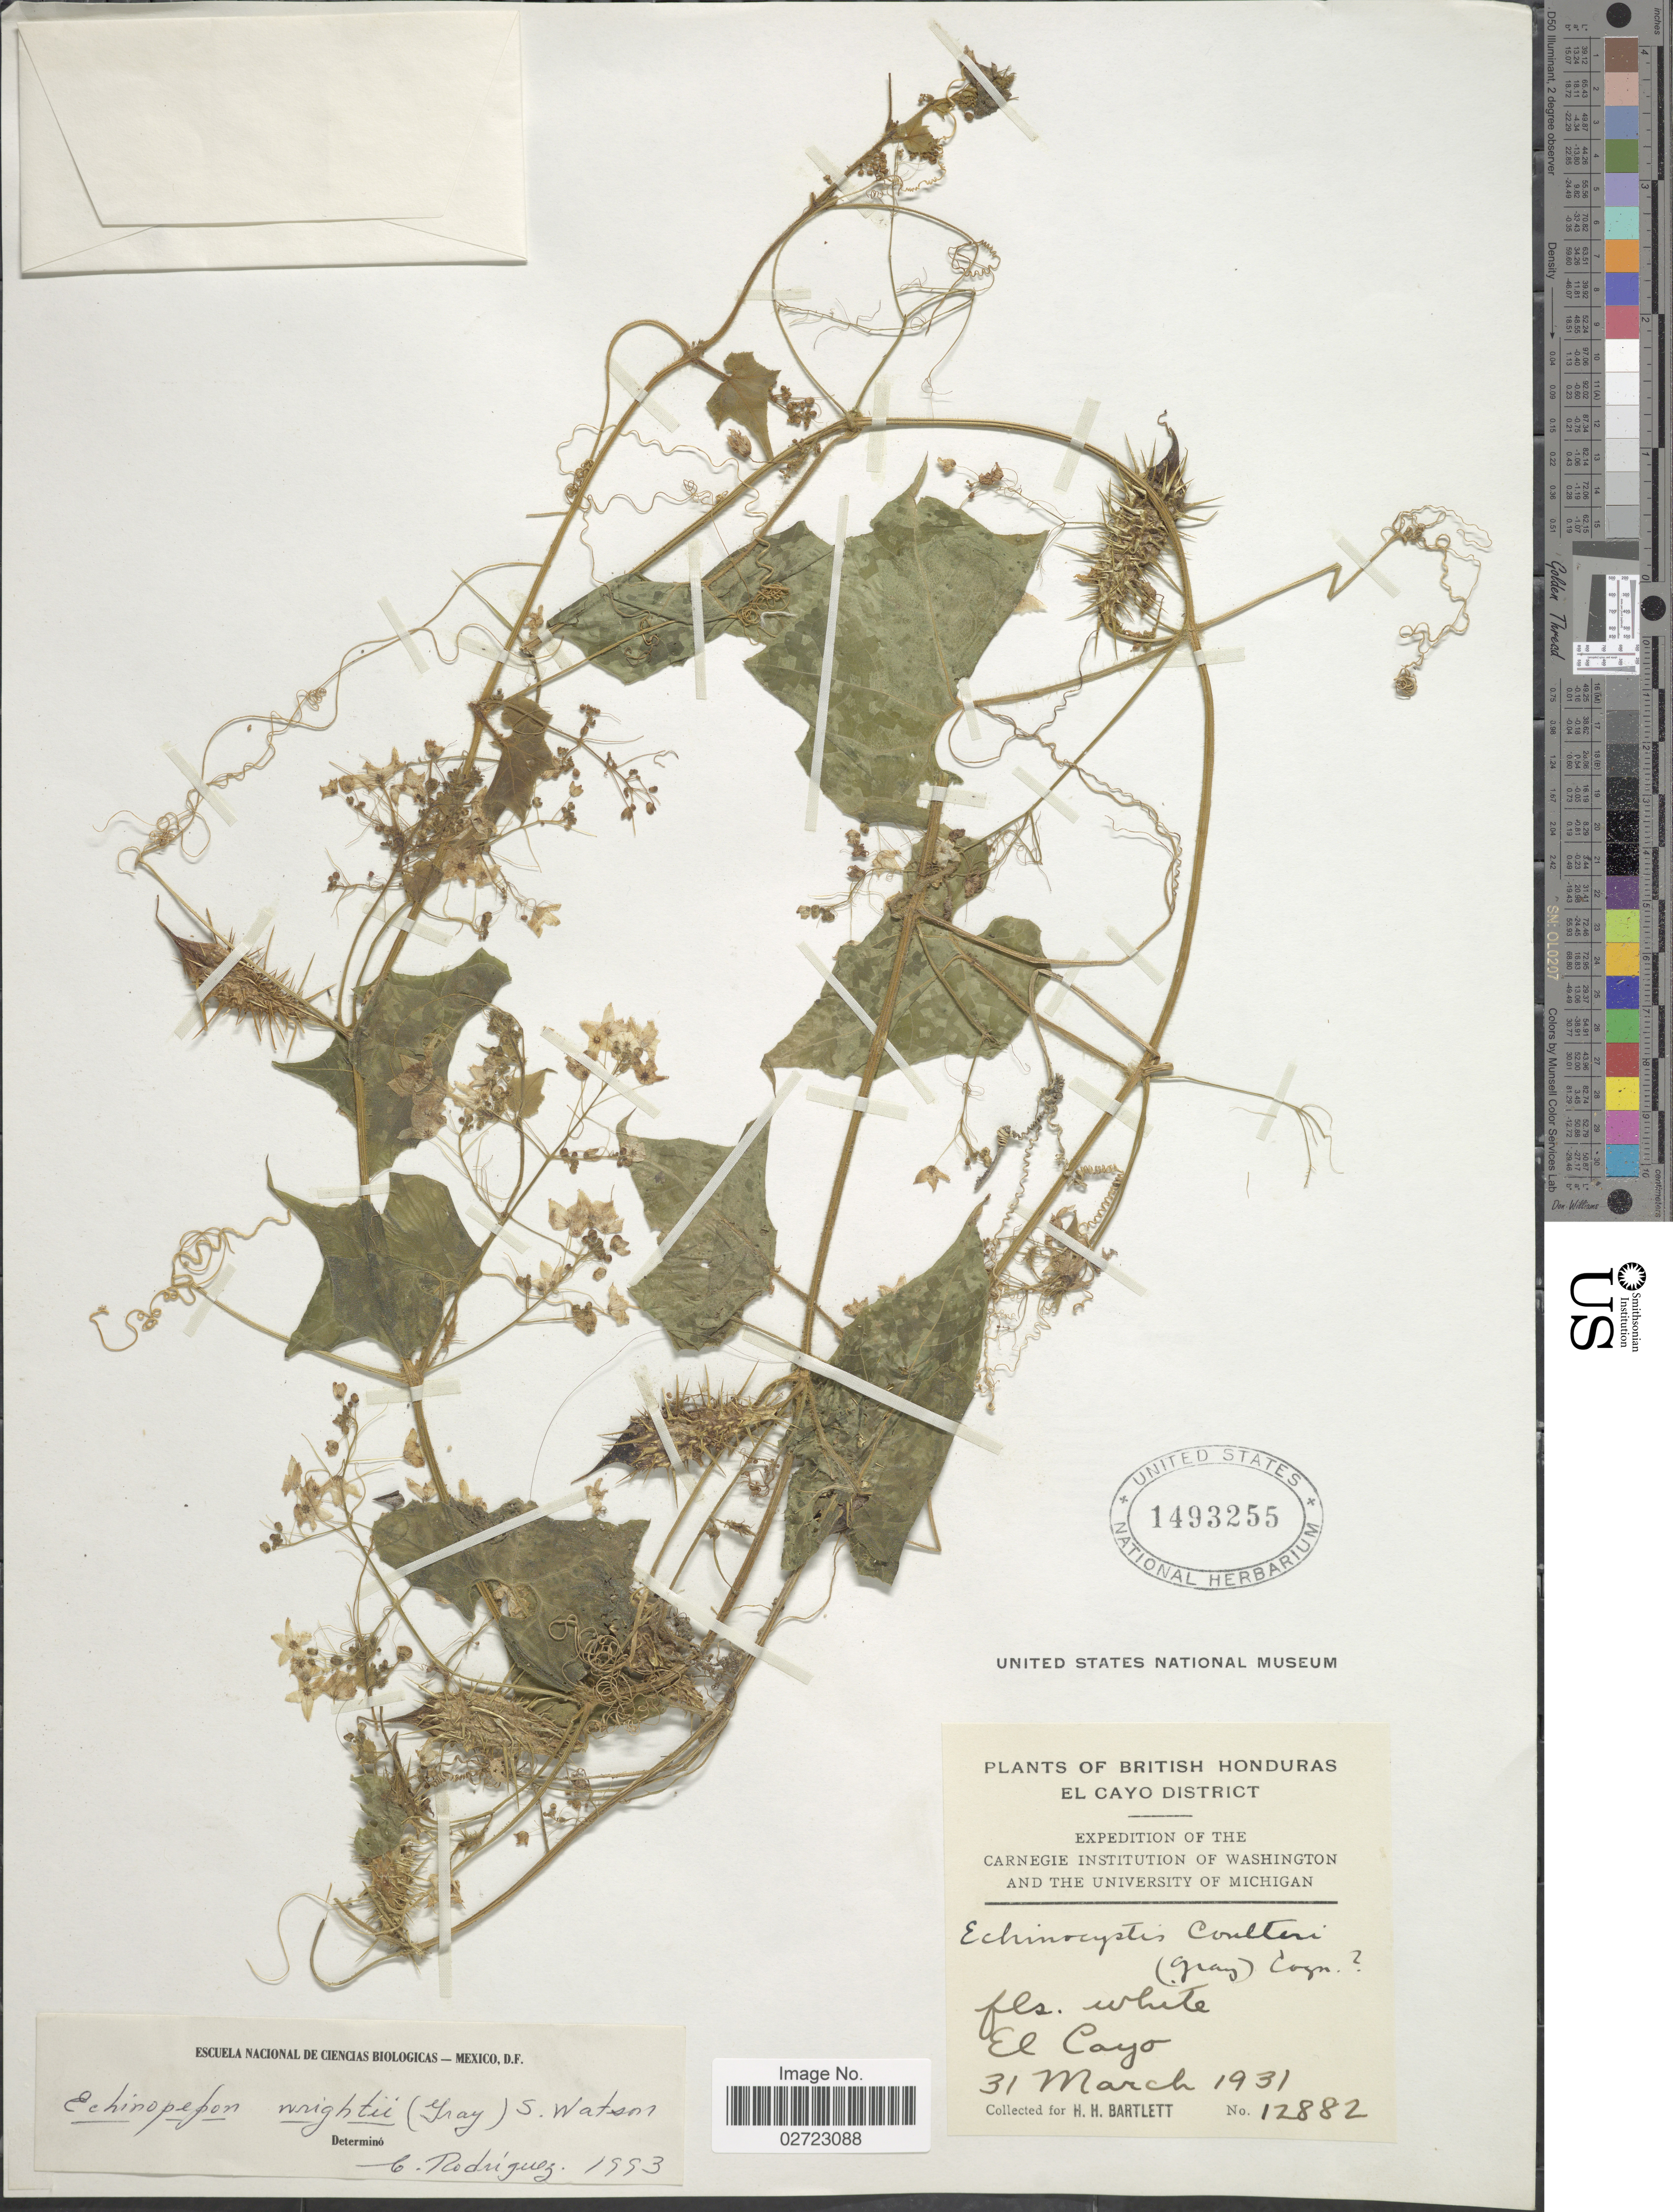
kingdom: Plantae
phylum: Tracheophyta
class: Magnoliopsida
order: Cucurbitales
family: Cucurbitaceae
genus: Echinopepon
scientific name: Echinopepon wrightii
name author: (A. Gray) S. Watson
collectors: H. H. Bartlett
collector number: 12882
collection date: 1931-03-31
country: Belize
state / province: Cayo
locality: British Honduras, El Cayo.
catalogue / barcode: US 1493255